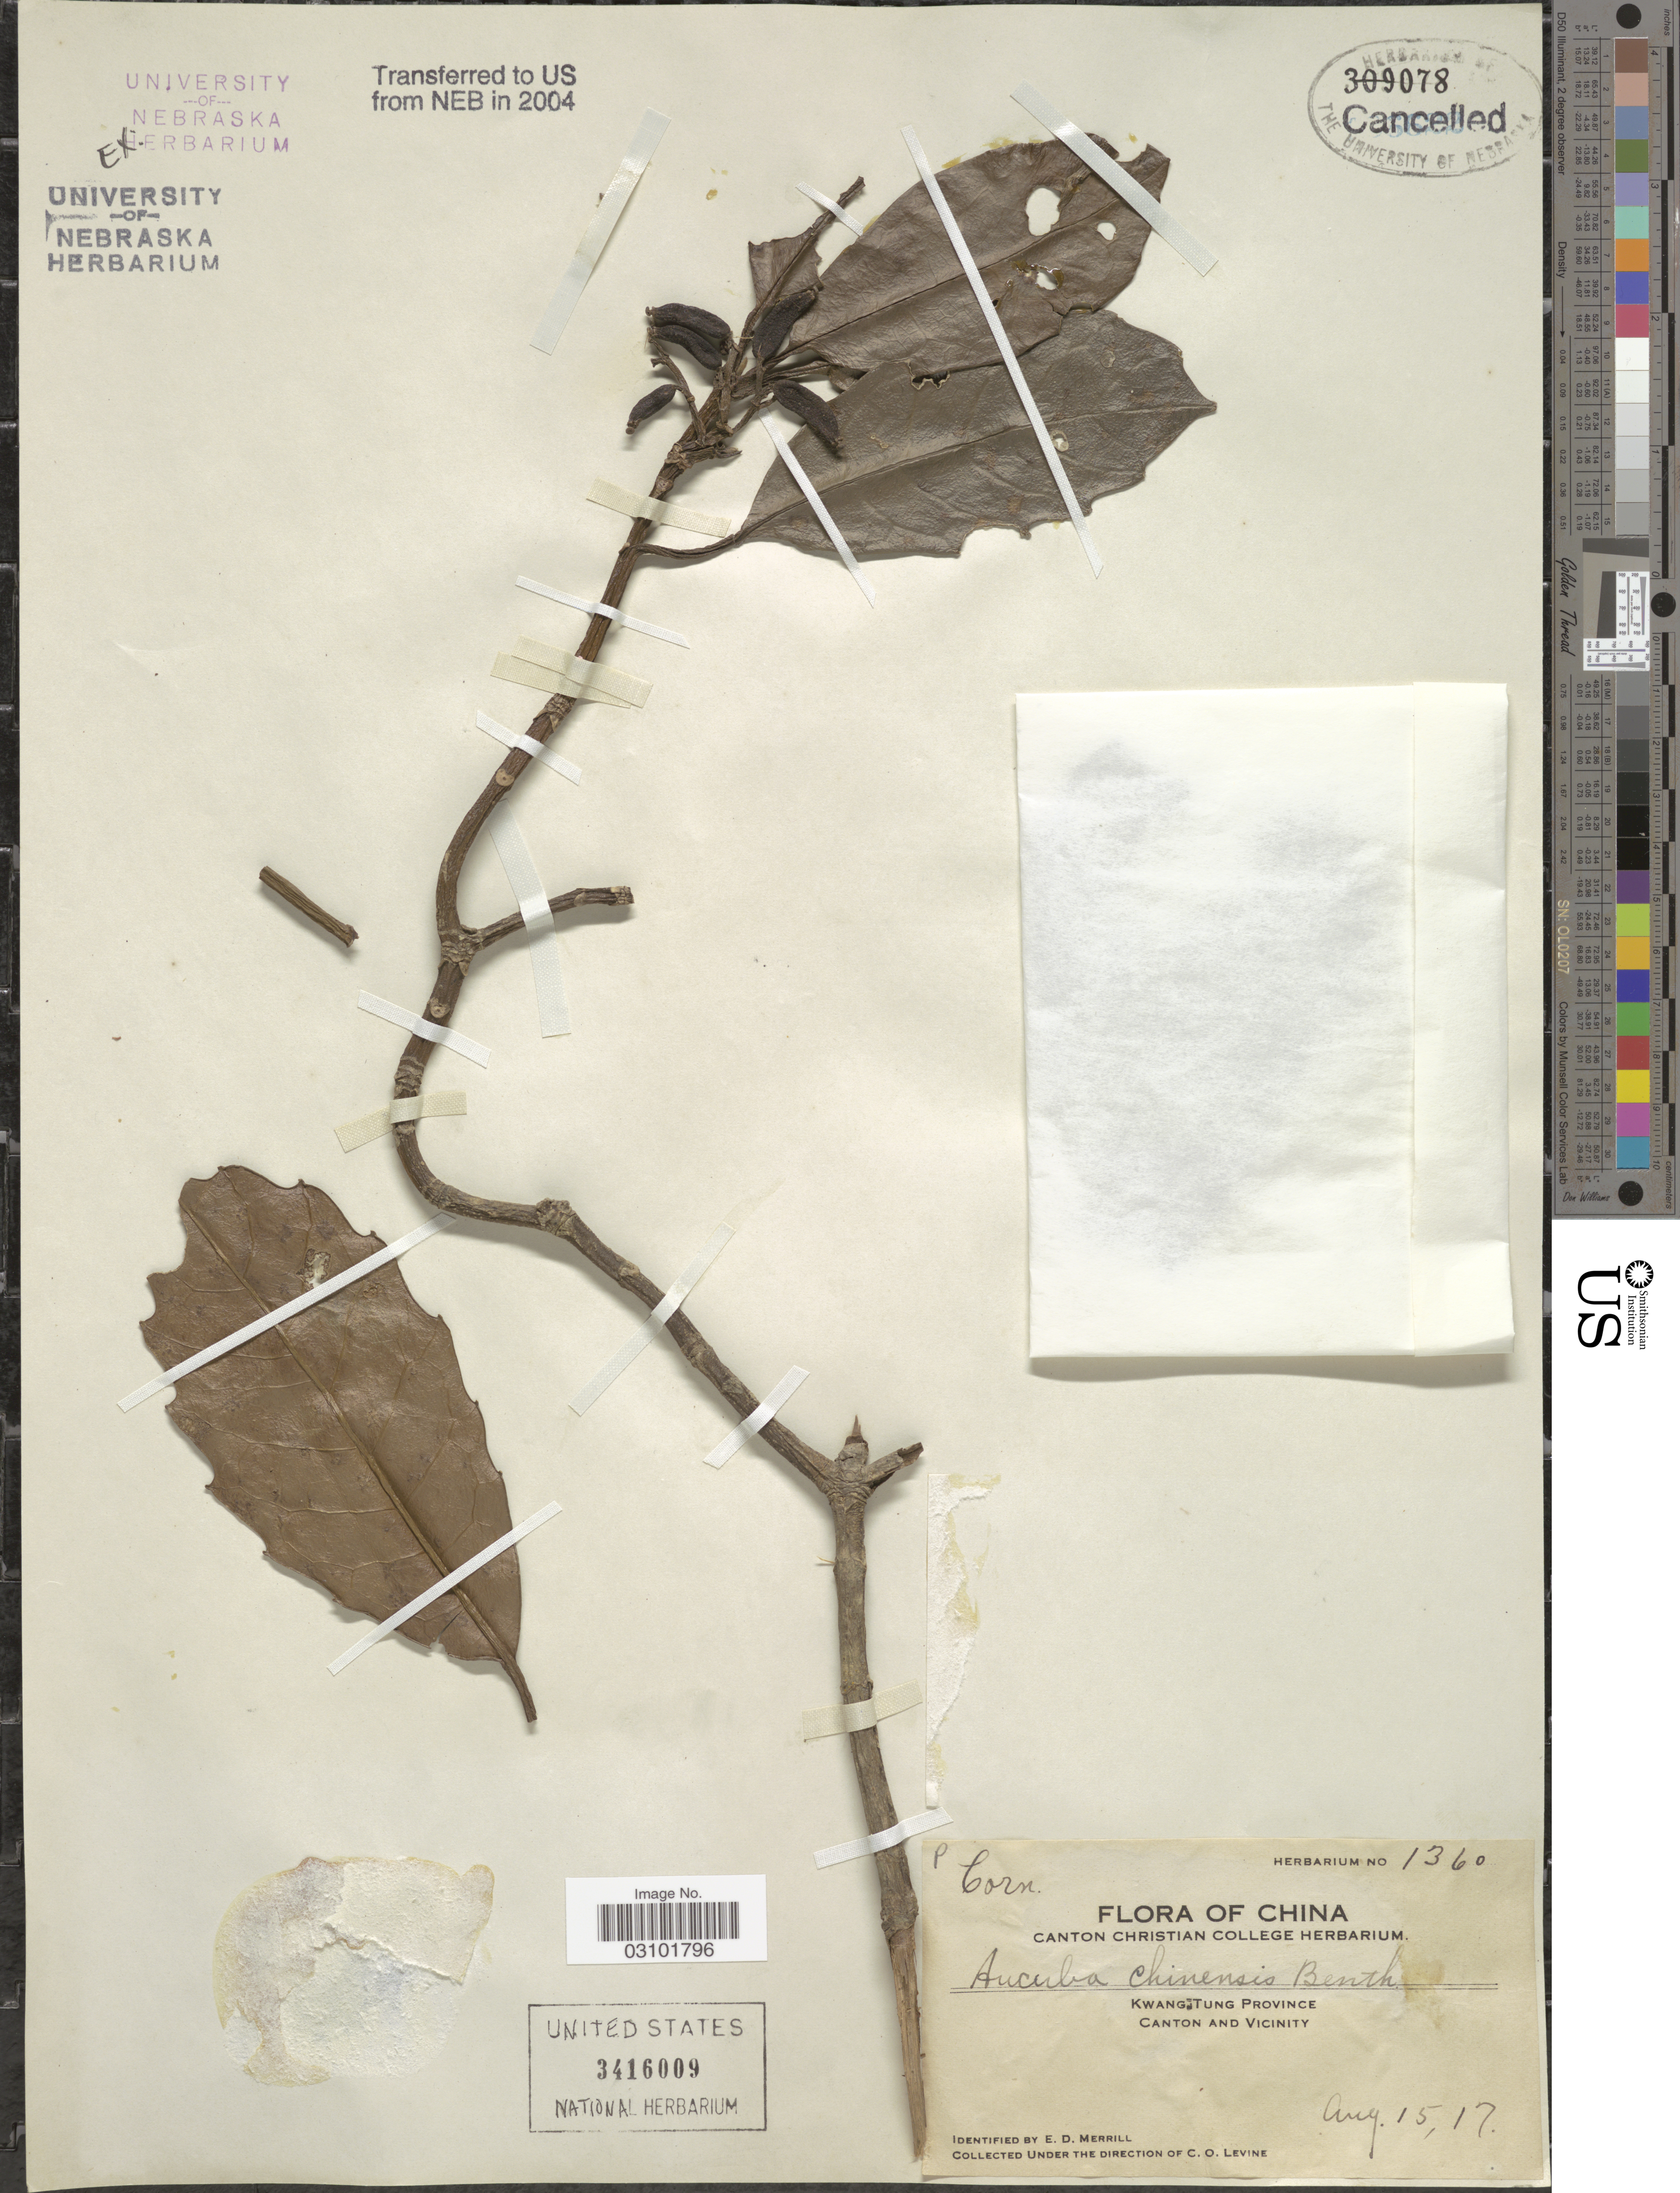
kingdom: Plantae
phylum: Tracheophyta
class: Magnoliopsida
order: Garryales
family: Garryaceae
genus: Aucuba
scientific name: Aucuba chinensis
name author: Benth.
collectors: E. D. Merrill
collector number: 1360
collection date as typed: Transcribed d/m/y: 15/8/17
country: China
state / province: Guangdong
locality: Kwang-Tung Province. Canton and Vicinity.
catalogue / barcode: US 3416009